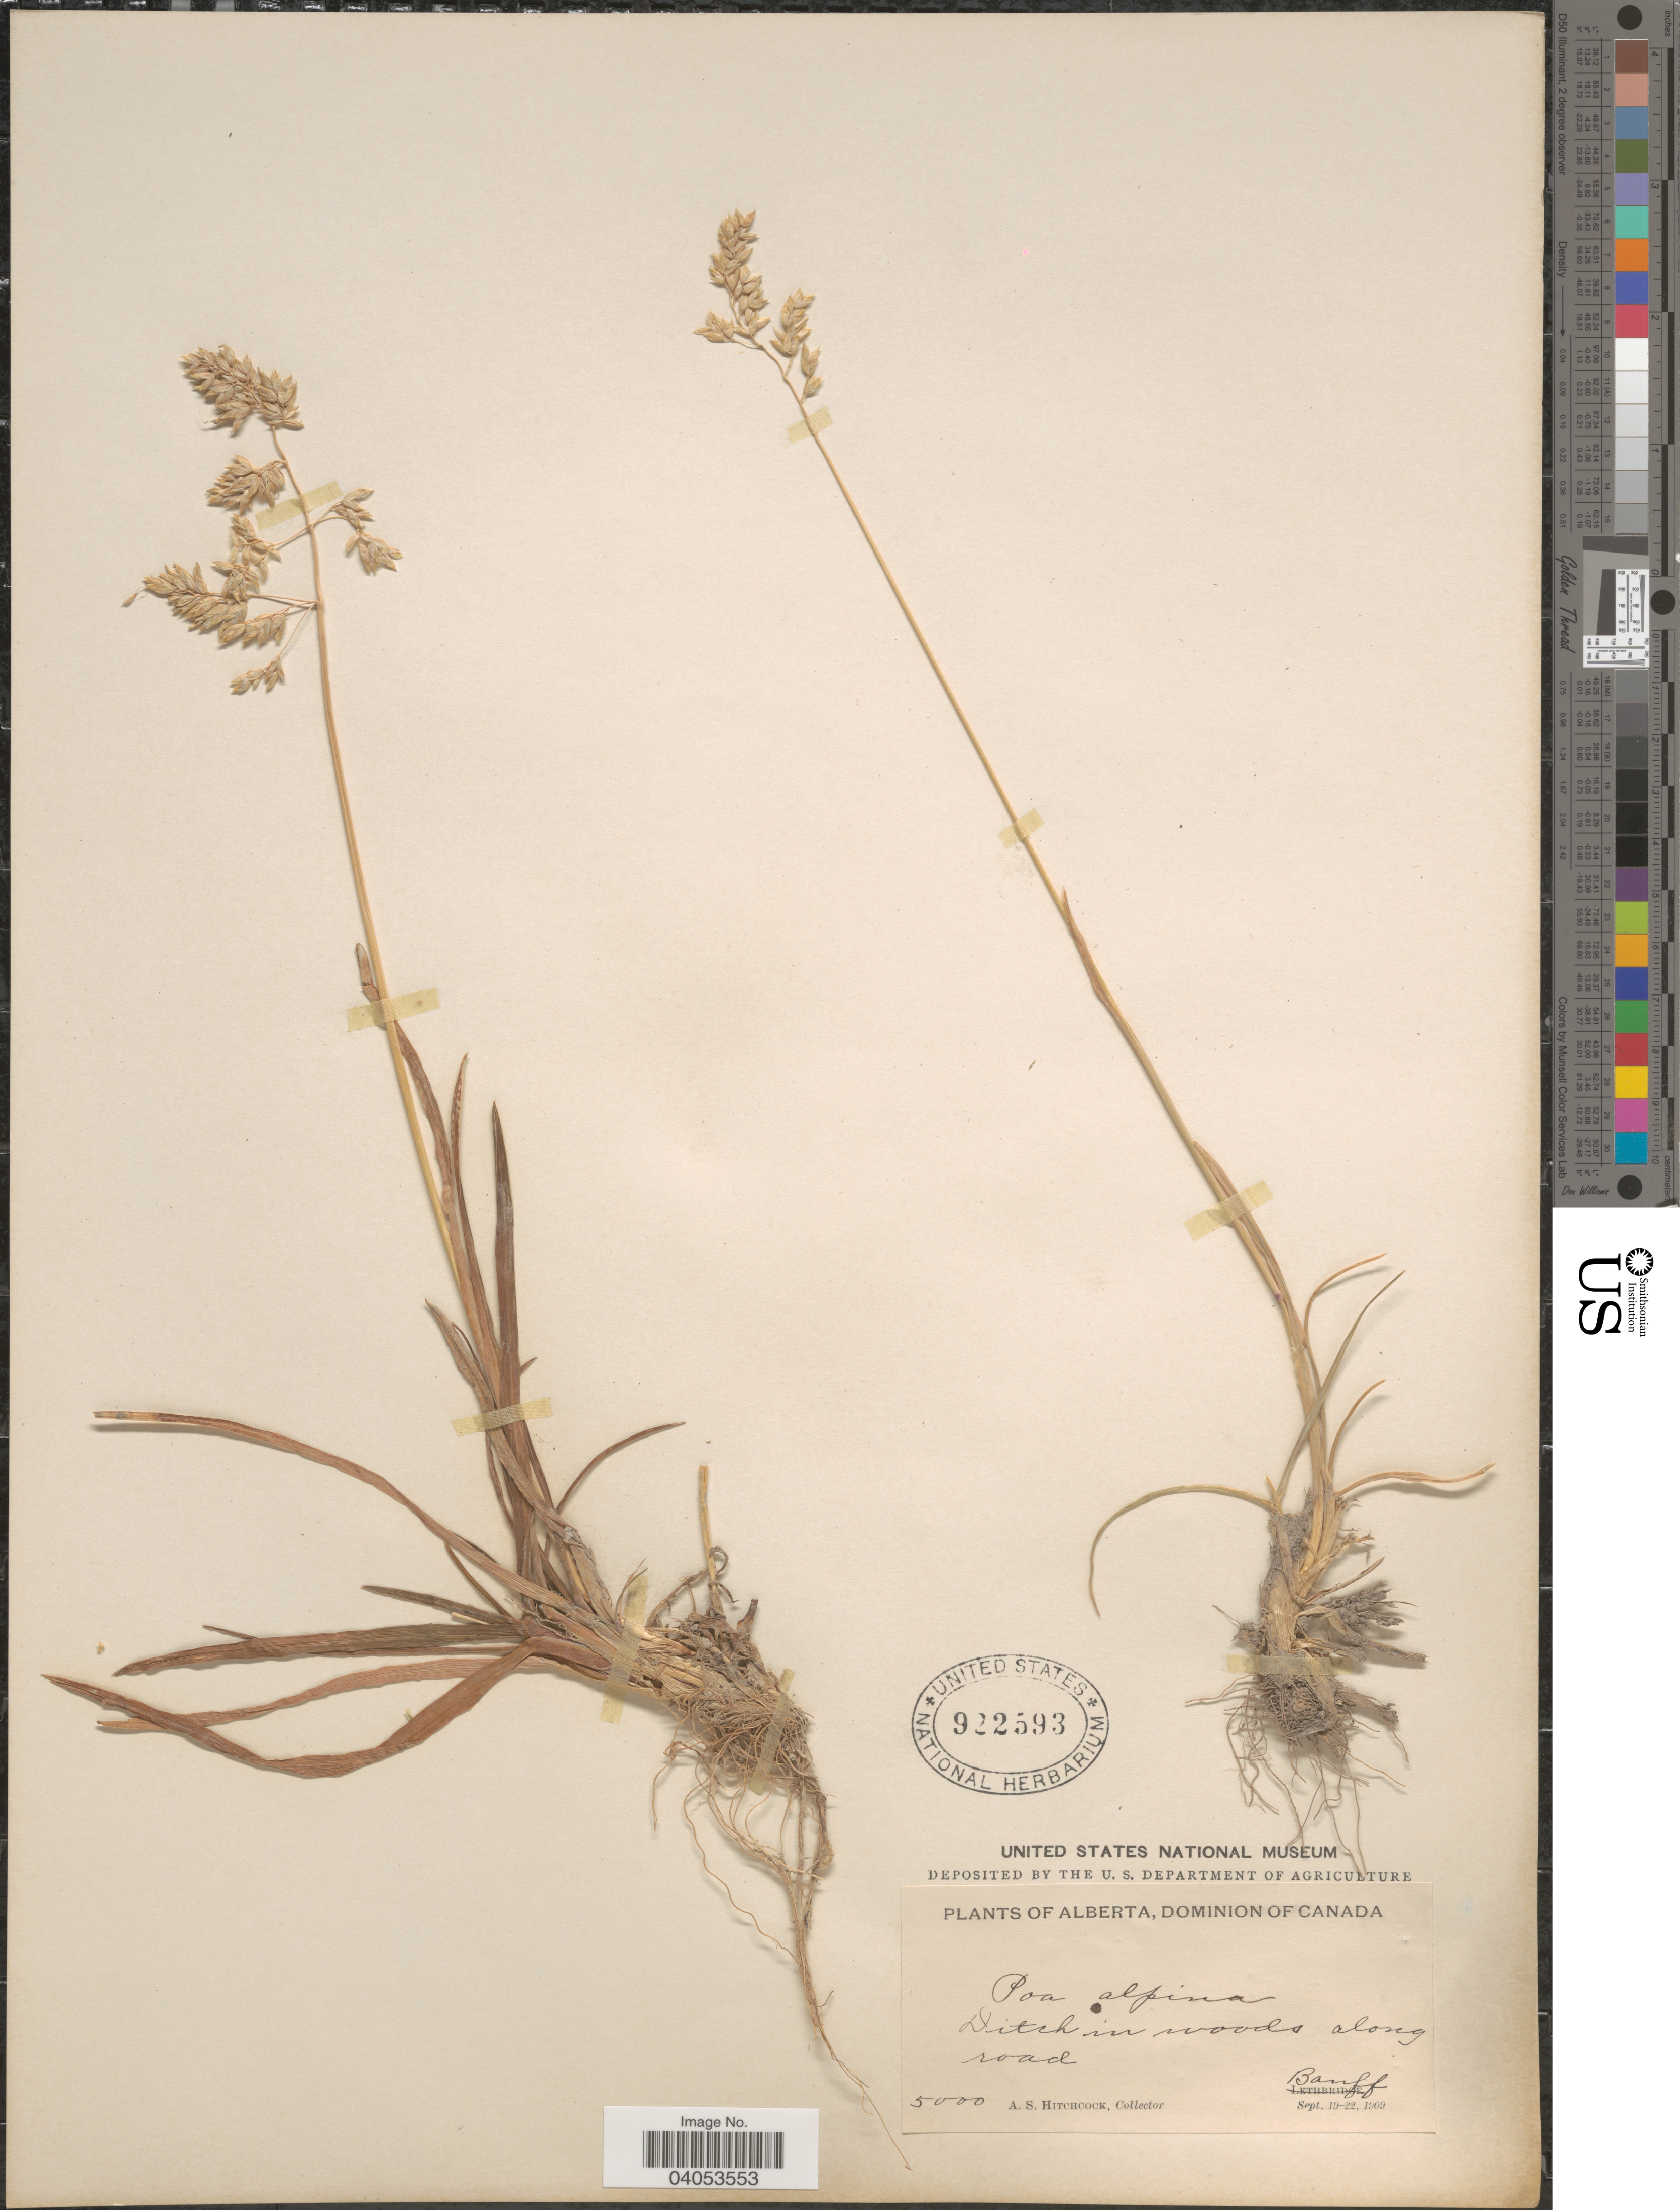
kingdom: Plantae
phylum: Tracheophyta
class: Liliopsida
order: Poales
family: Poaceae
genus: Poa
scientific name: Poa alpina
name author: L.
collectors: A. S. Hitchcock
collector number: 5000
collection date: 1909-09-19/1909-09-22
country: Canada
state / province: Alberta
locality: Dominion of Canada. Along road. Banff.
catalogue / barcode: US 922593